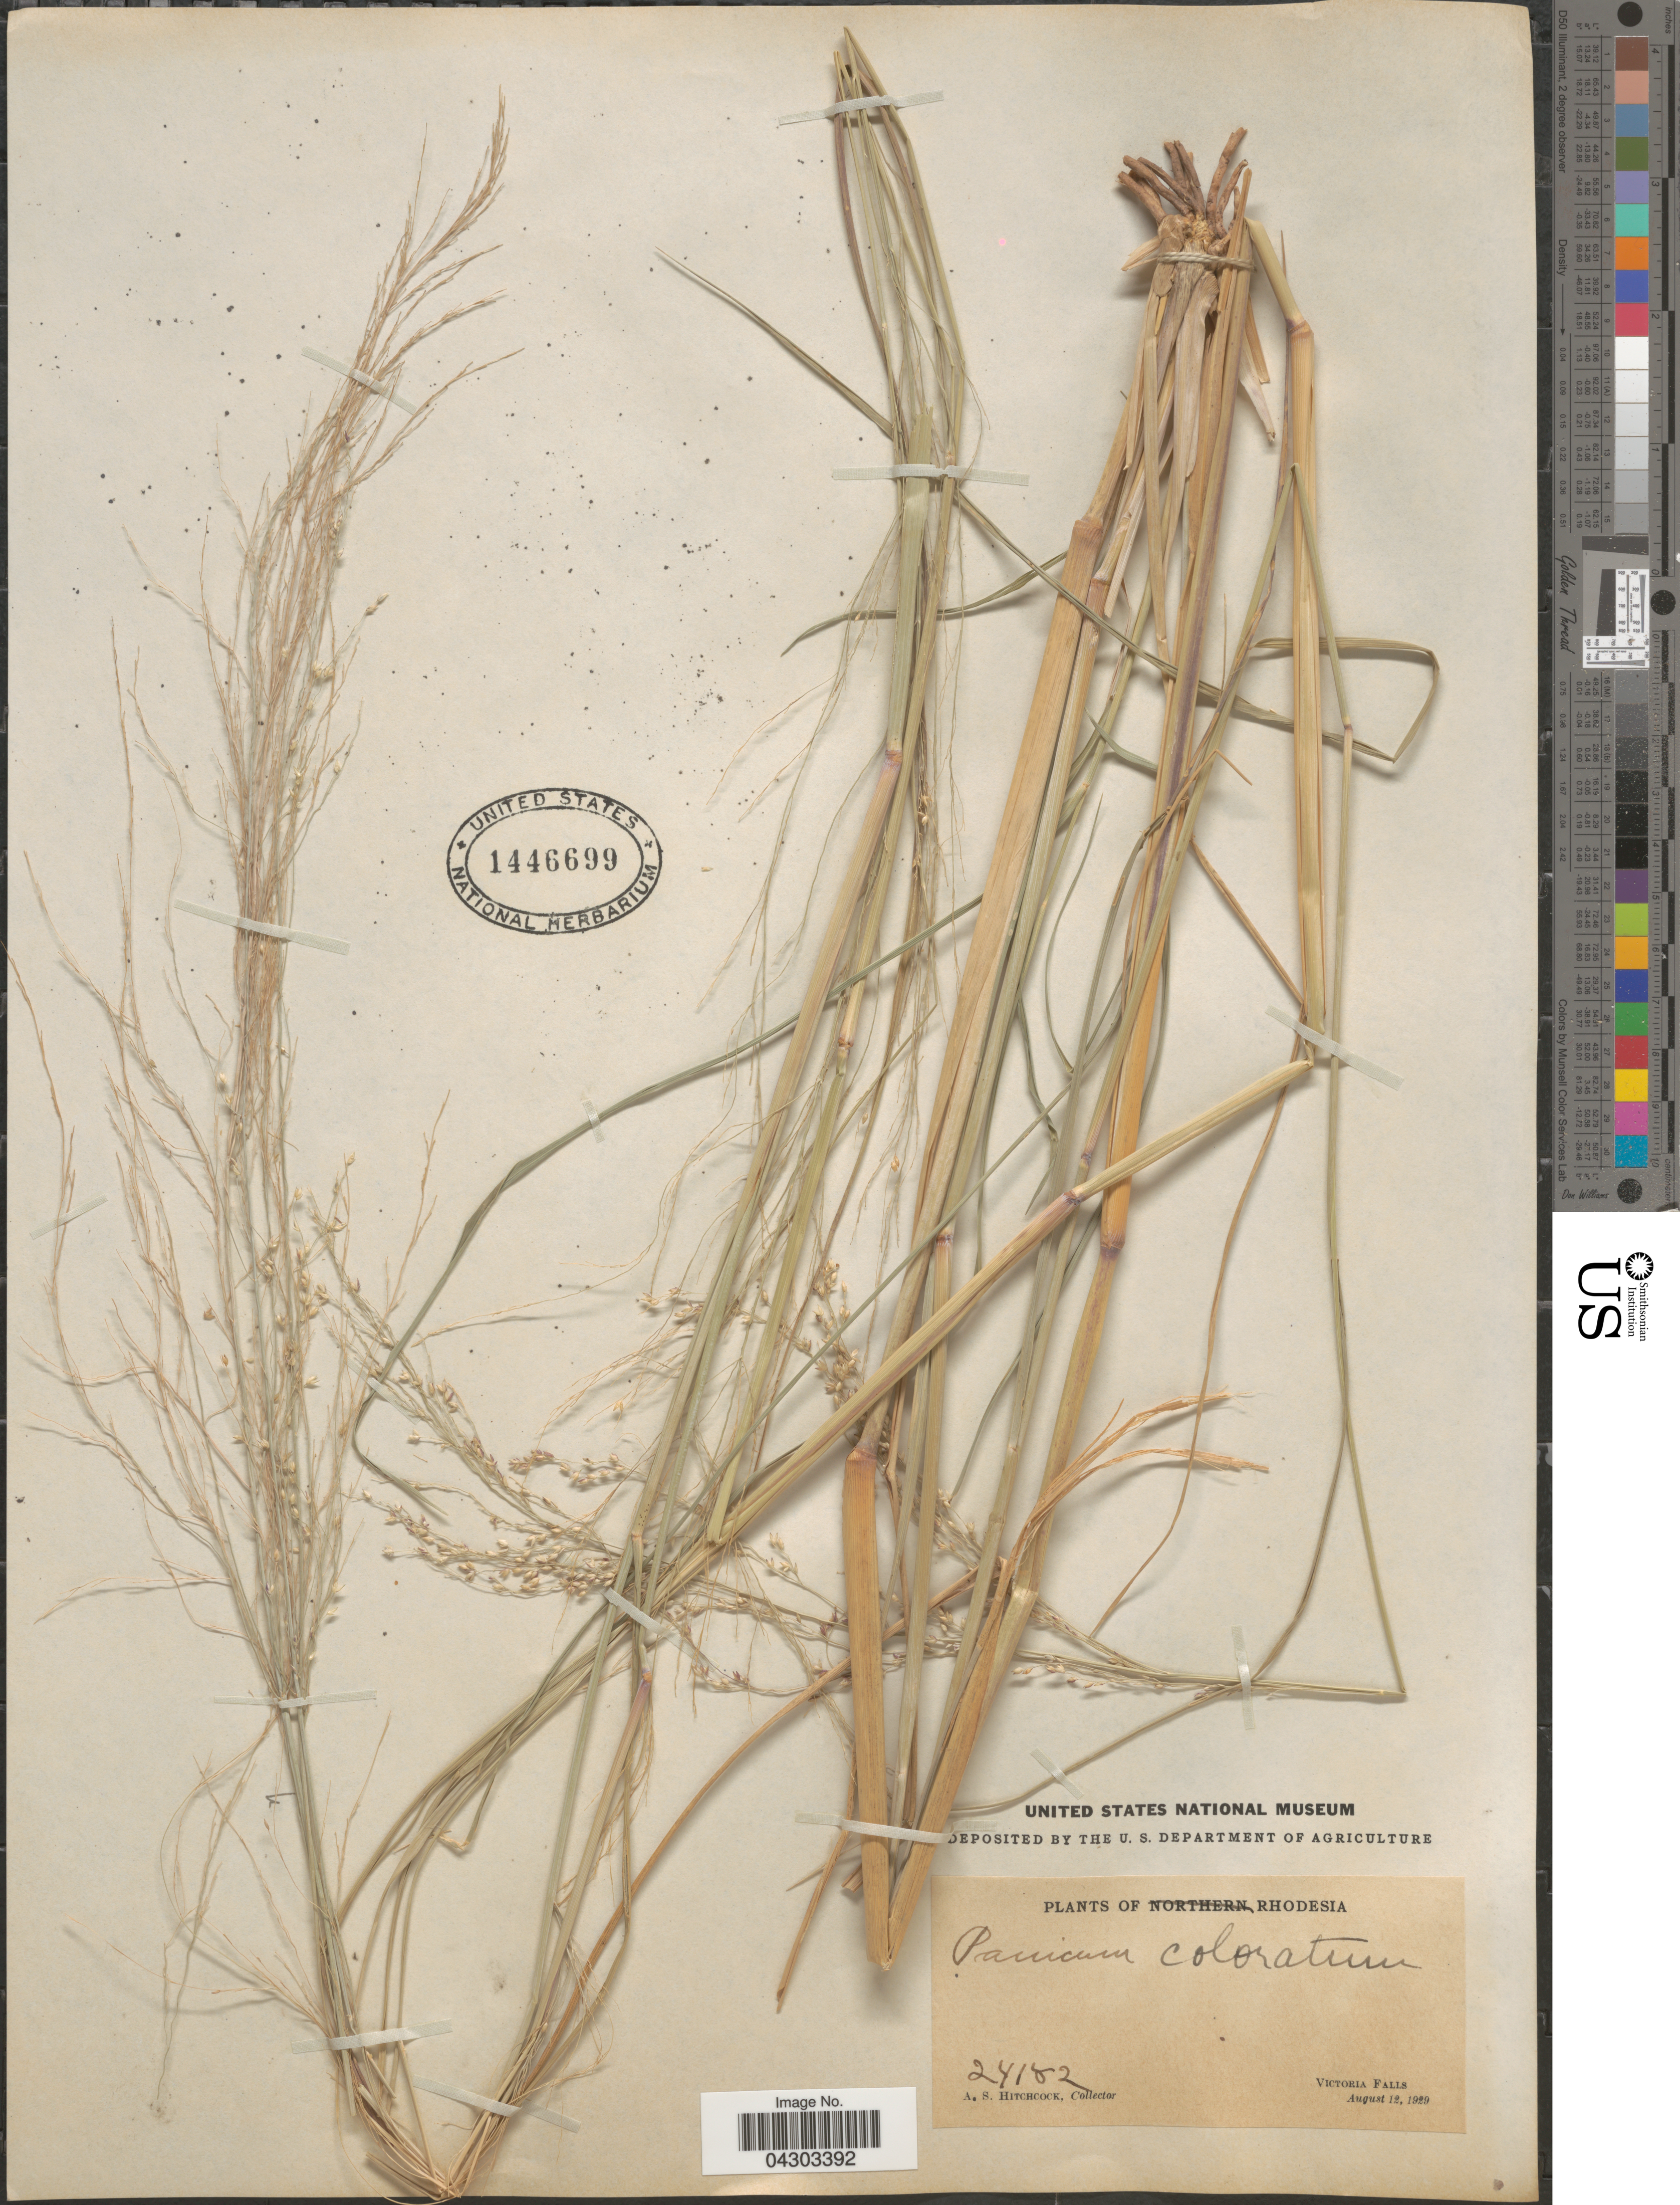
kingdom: Plantae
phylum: Tracheophyta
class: Liliopsida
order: Poales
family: Poaceae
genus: Panicum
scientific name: Panicum coloratum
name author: L.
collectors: A. S. Hitchcock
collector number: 24182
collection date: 1929-08-12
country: Zimbabwe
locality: Rhodesia. Victoria Falls.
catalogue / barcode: US 1446699